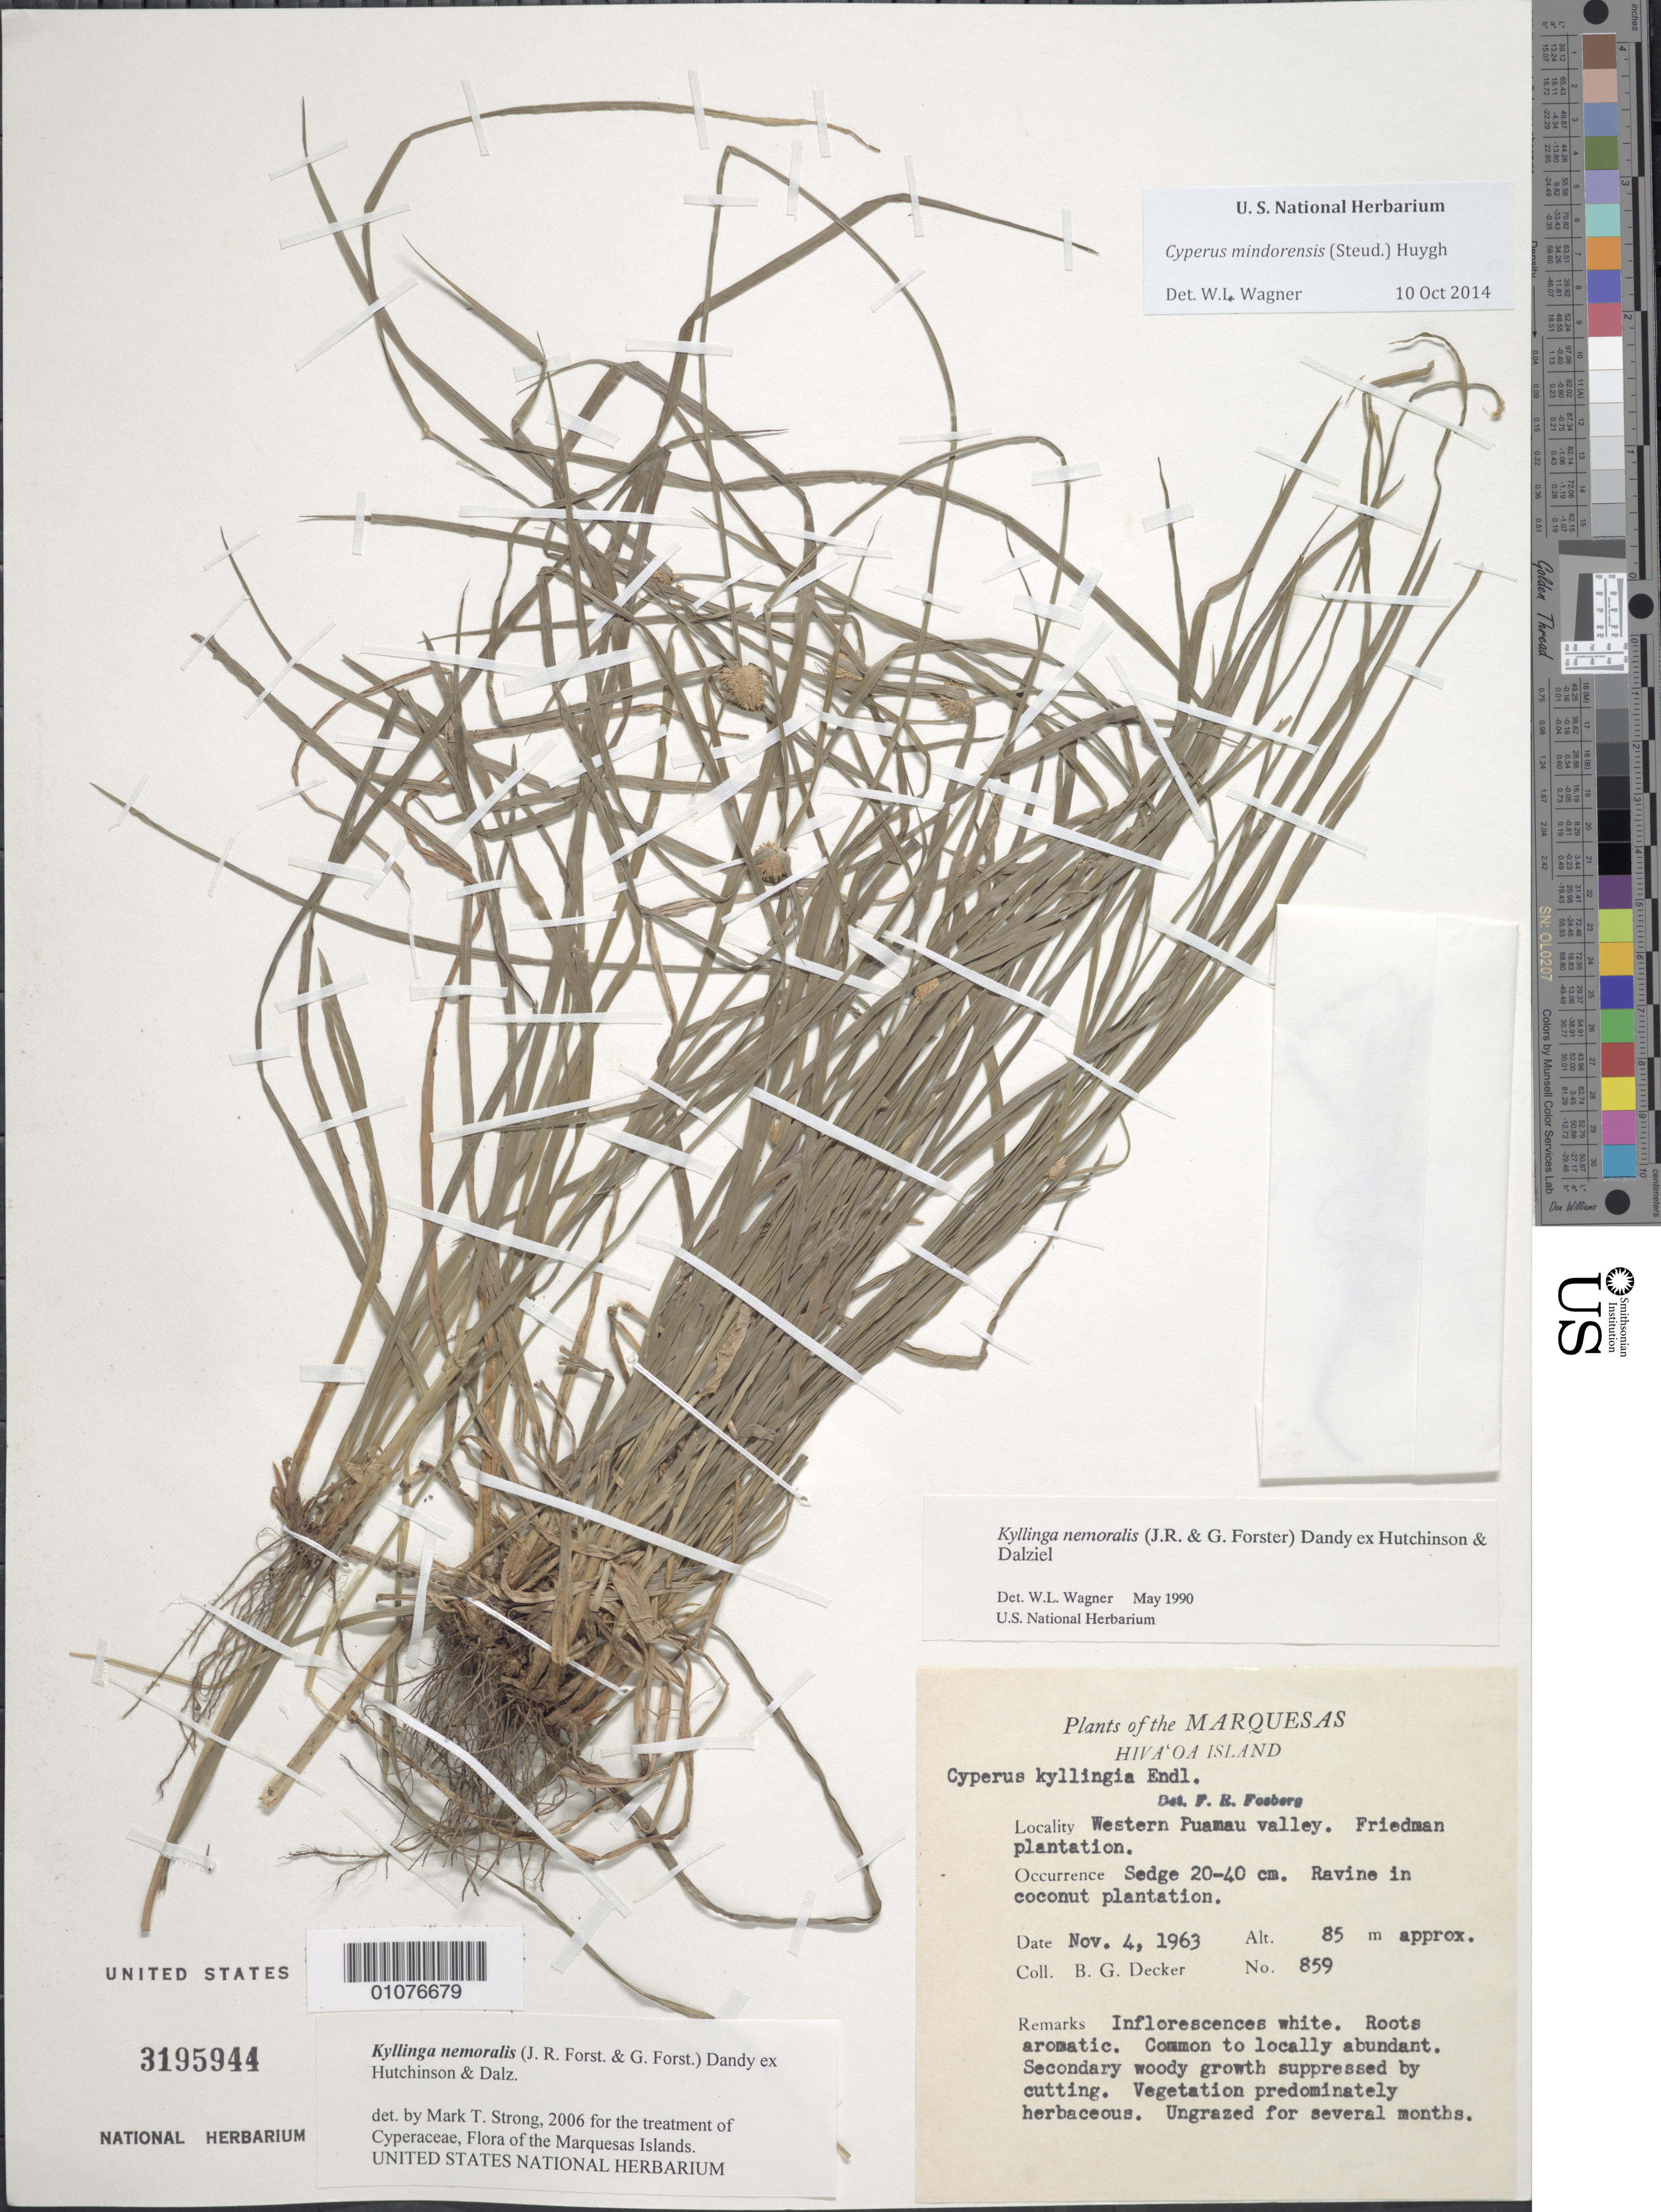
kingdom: Plantae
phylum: Tracheophyta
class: Liliopsida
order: Poales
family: Cyperaceae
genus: Cyperus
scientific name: Cyperus mindorensis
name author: (Steud.) Huygh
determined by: Lorence, David H., (PTBG), National Tropical Botanical Garden (UNITED STATES)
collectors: B. G. Decker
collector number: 859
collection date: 1963-11-04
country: French Polynesia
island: Hiva Oa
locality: W Puamau Valley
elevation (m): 85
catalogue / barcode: US 3195944